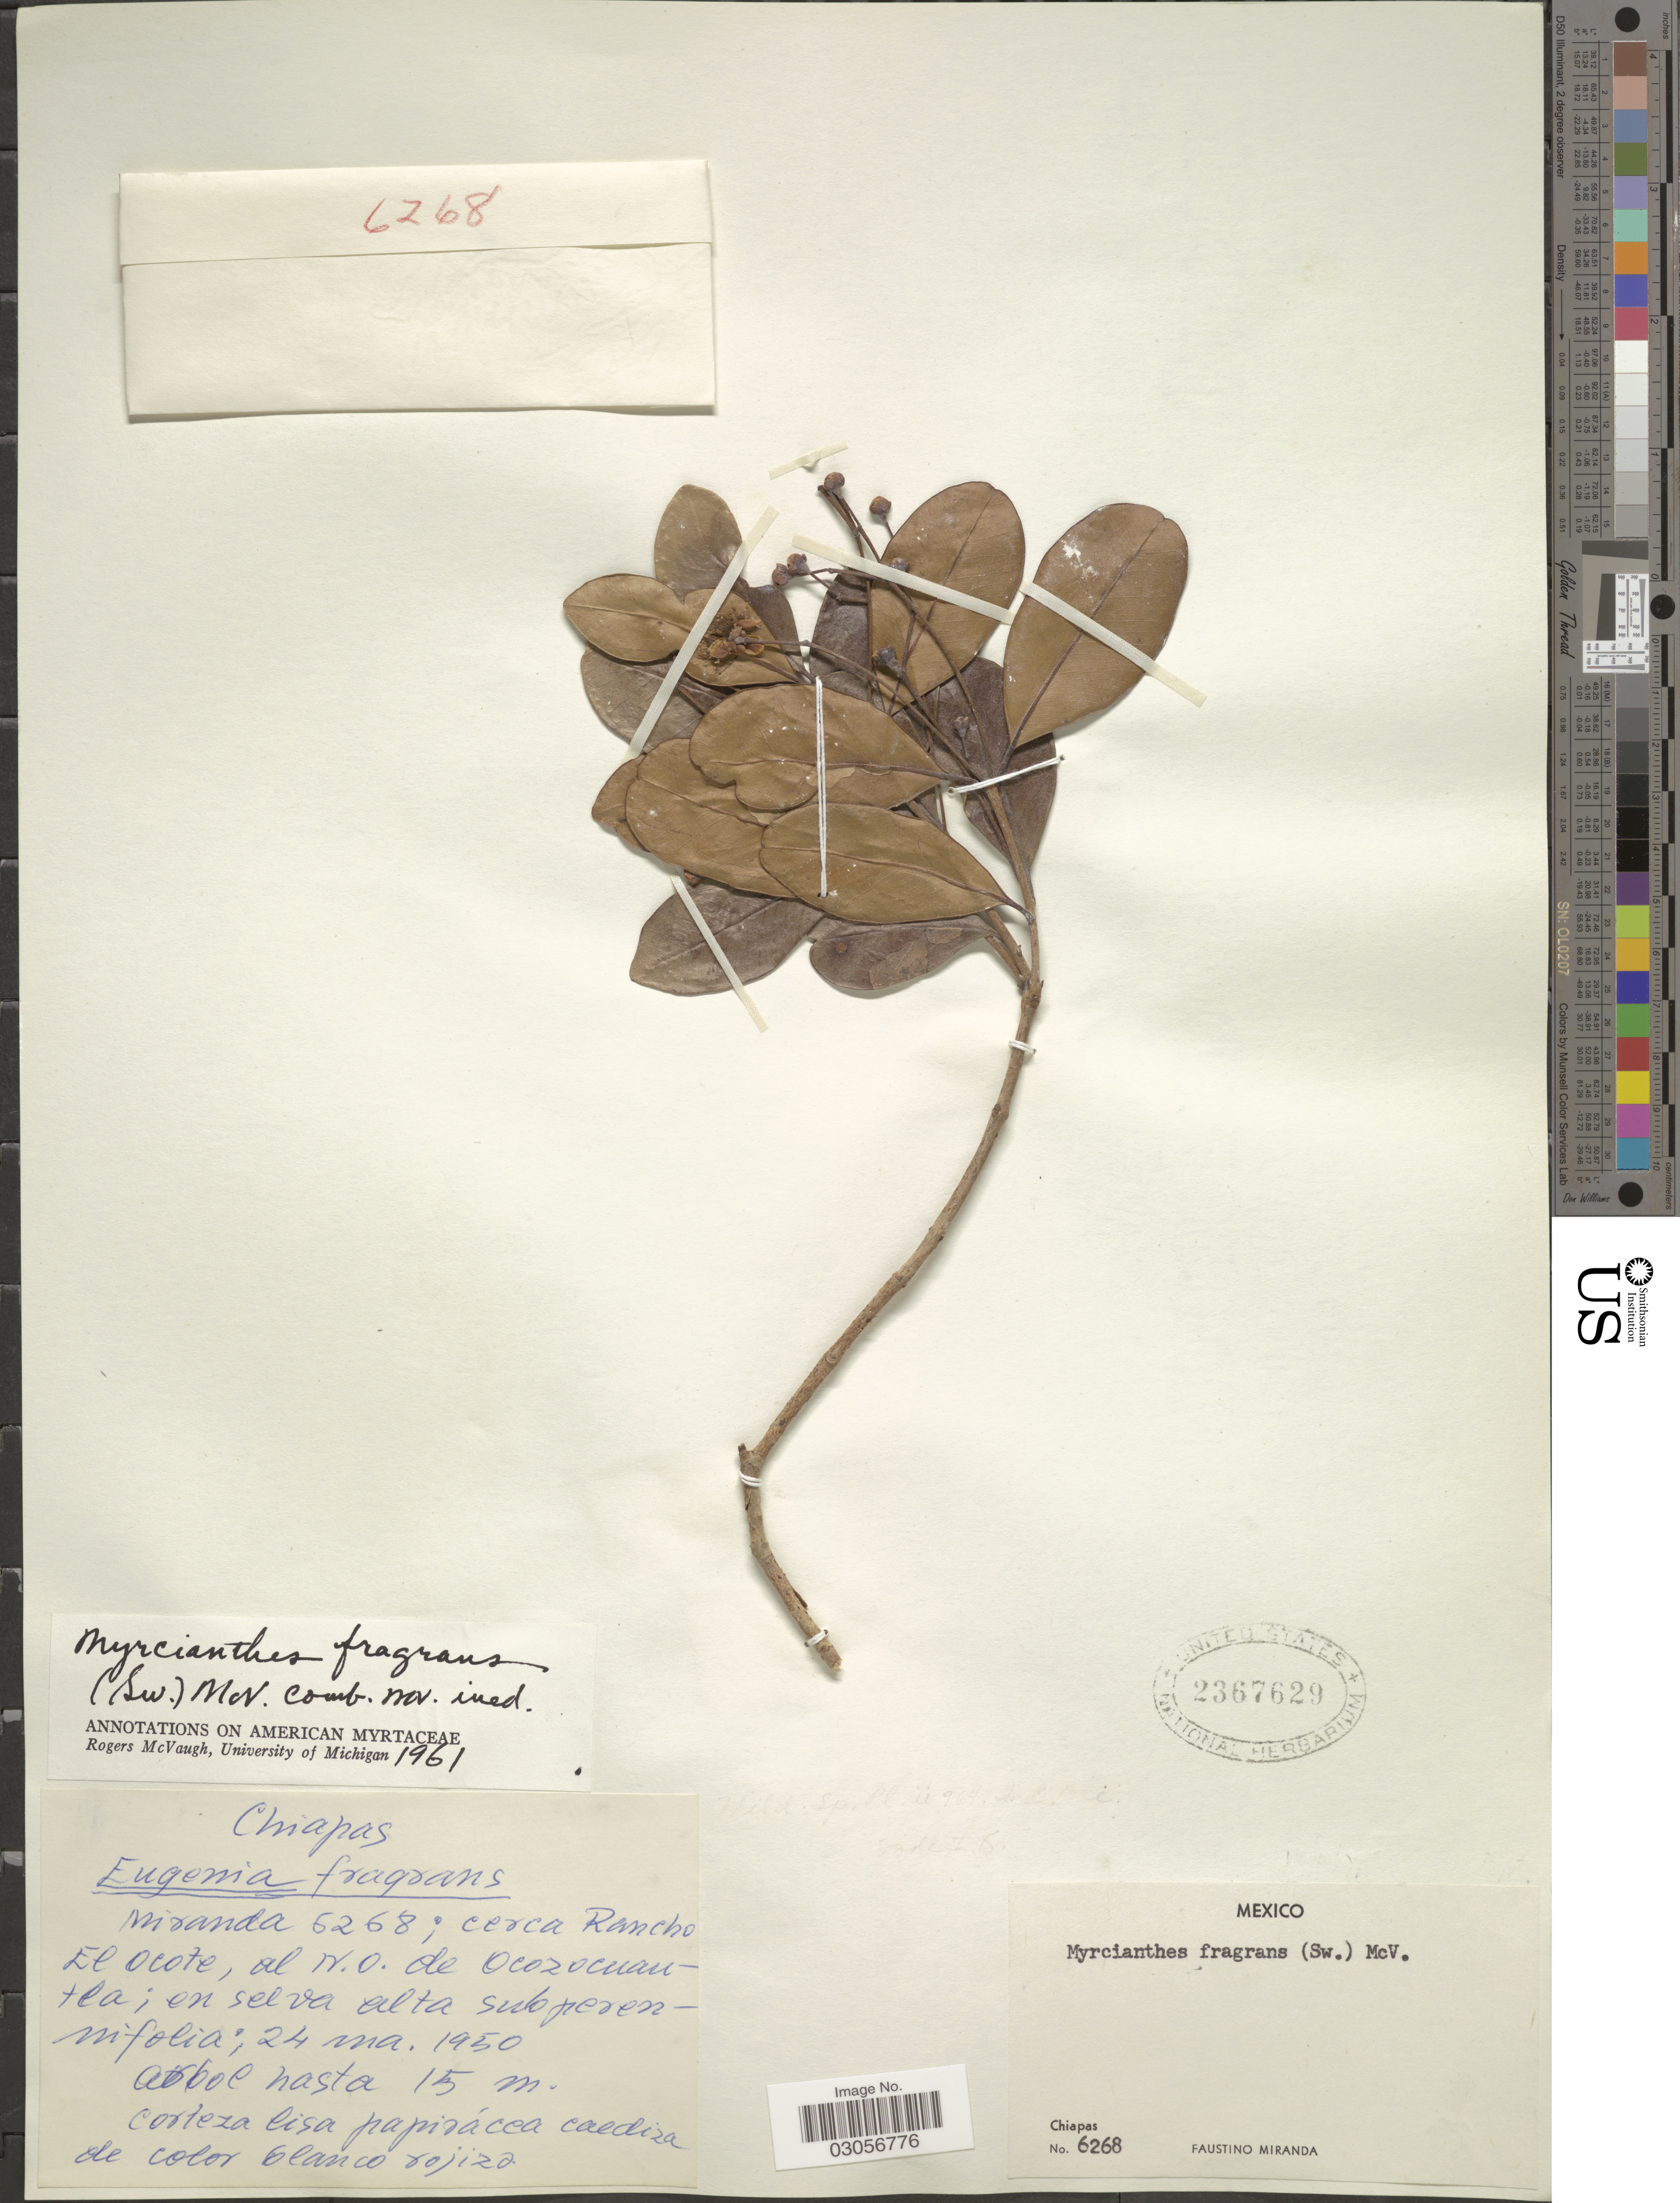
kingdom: Plantae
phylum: Tracheophyta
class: Magnoliopsida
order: Myrtales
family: Myrtaceae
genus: Myrcianthes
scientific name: Myrcianthes fragrans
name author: (Sw.) McVaugh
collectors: F. Miranda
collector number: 6268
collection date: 1950-03-24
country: Mexico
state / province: Chiapas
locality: Cerca Rancho El Ocote, al N.O. de Ocozocuautla.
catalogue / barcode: US 2367629